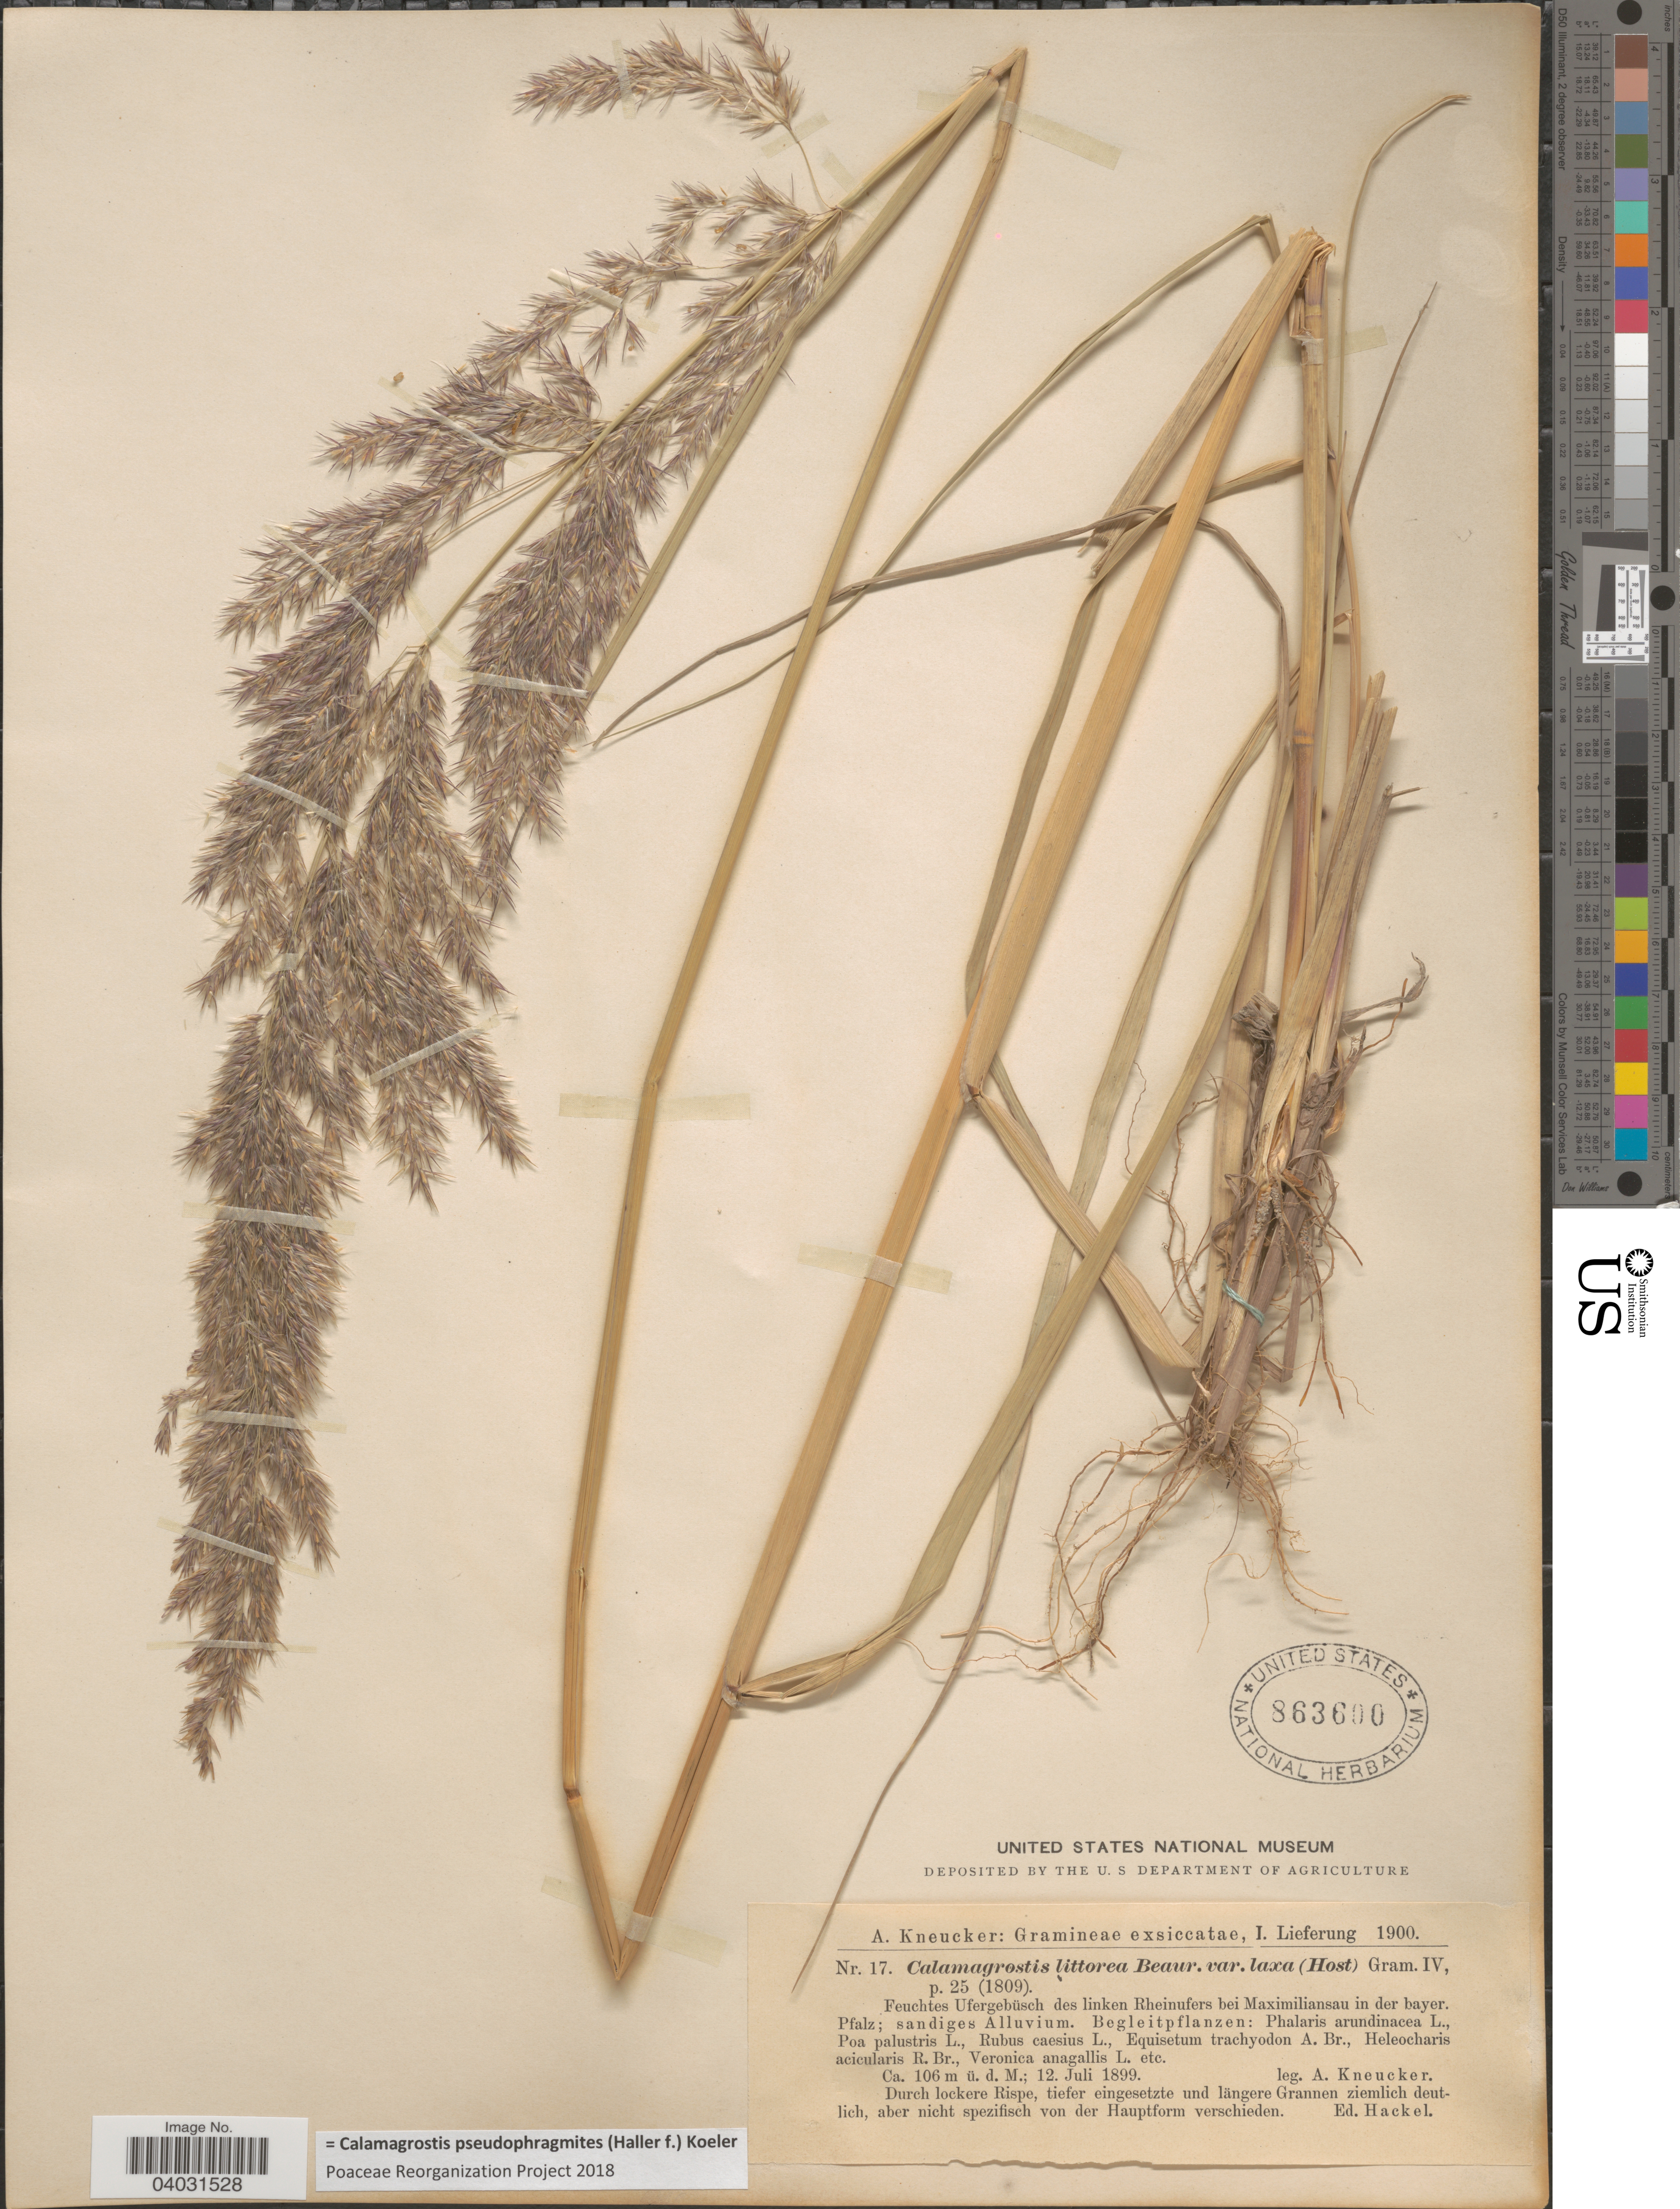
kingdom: Plantae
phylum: Tracheophyta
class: Liliopsida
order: Poales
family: Poaceae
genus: Calamagrostis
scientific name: Calamagrostis pseudophragmites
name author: (Haller f.) Koeler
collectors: E. Hackel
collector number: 17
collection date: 1899-07-12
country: Germany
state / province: Rhineland-Palatinate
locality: Feuchtes Ufergebüsch des linken Rheinufers bei Maximiliansau in der bayer. Pfalz; sandiges Alluvium. Durch lockere Rispe, tiefer eingesetzte und längere Grannen ziemlich deutlich, aber nicht spezifisch von der Hauptform verschieden.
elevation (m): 106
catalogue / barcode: US 863600